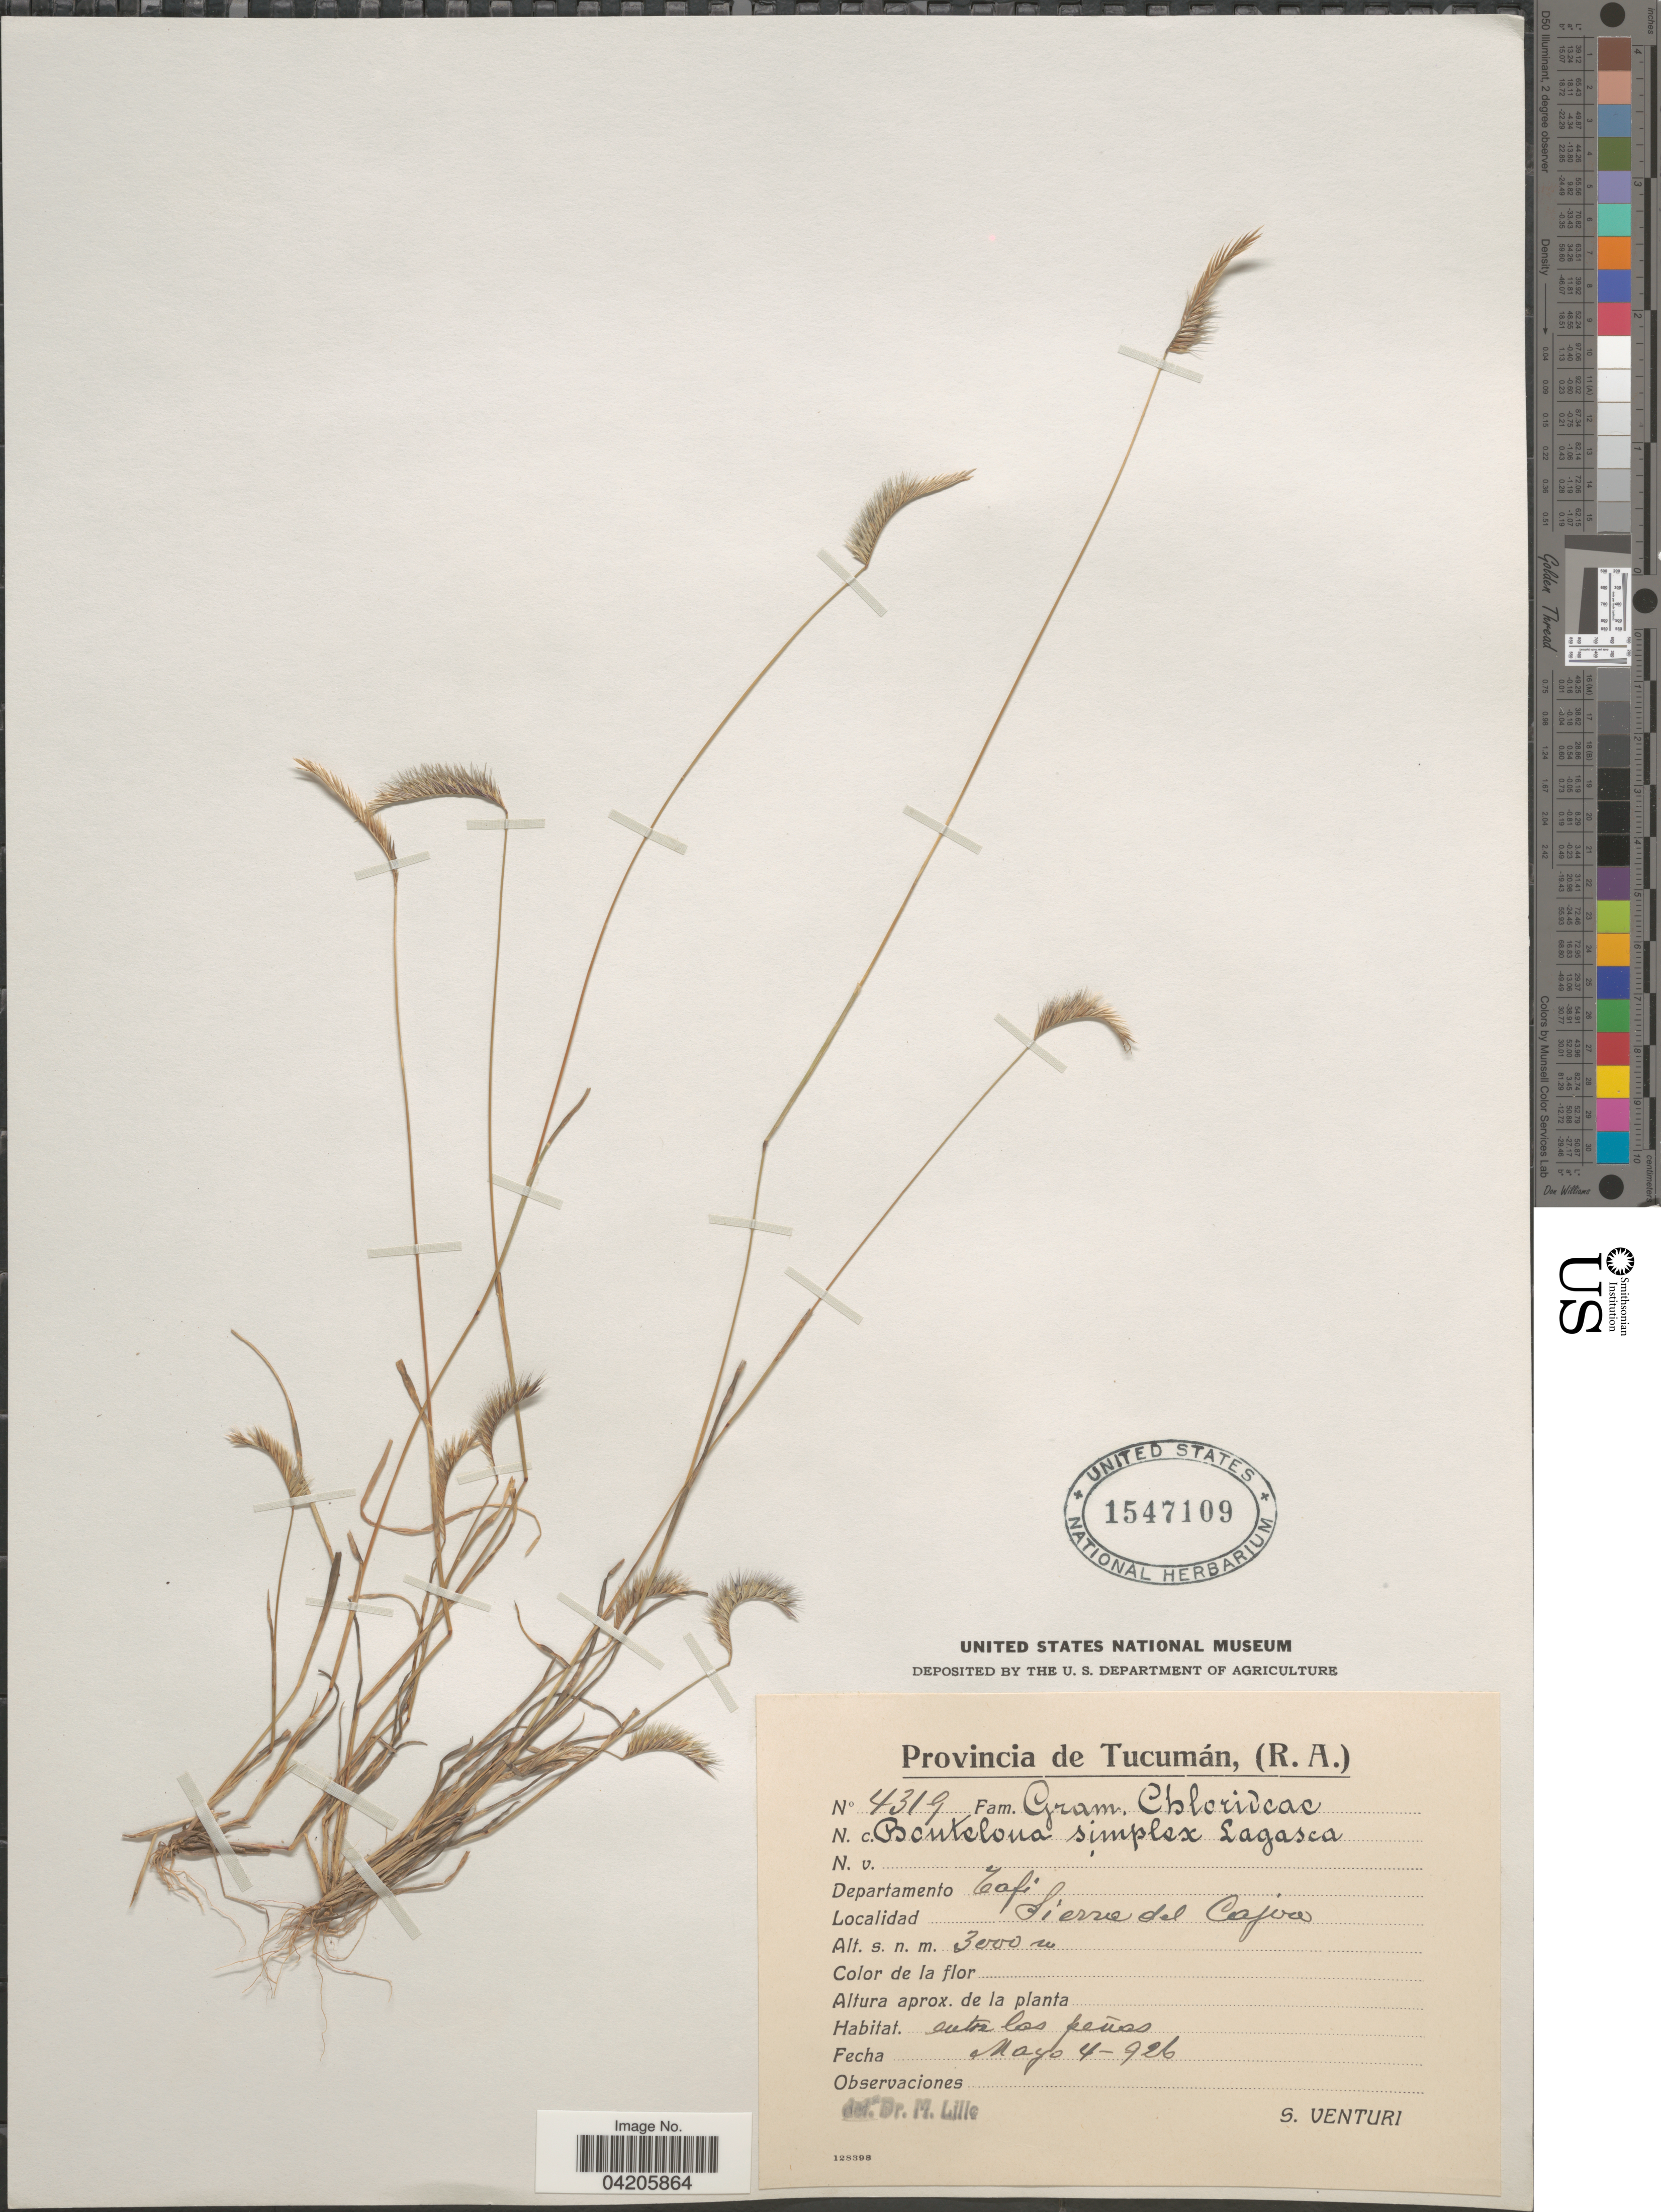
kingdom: Plantae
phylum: Tracheophyta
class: Liliopsida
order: Poales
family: Poaceae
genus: Bouteloua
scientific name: Bouteloua simplex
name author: Lag.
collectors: S. Venturi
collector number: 4319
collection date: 1926-05-04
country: Argentina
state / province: Tucuman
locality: Departamento Tafí. Sierra del Cajon.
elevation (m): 3000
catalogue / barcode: US 1547109